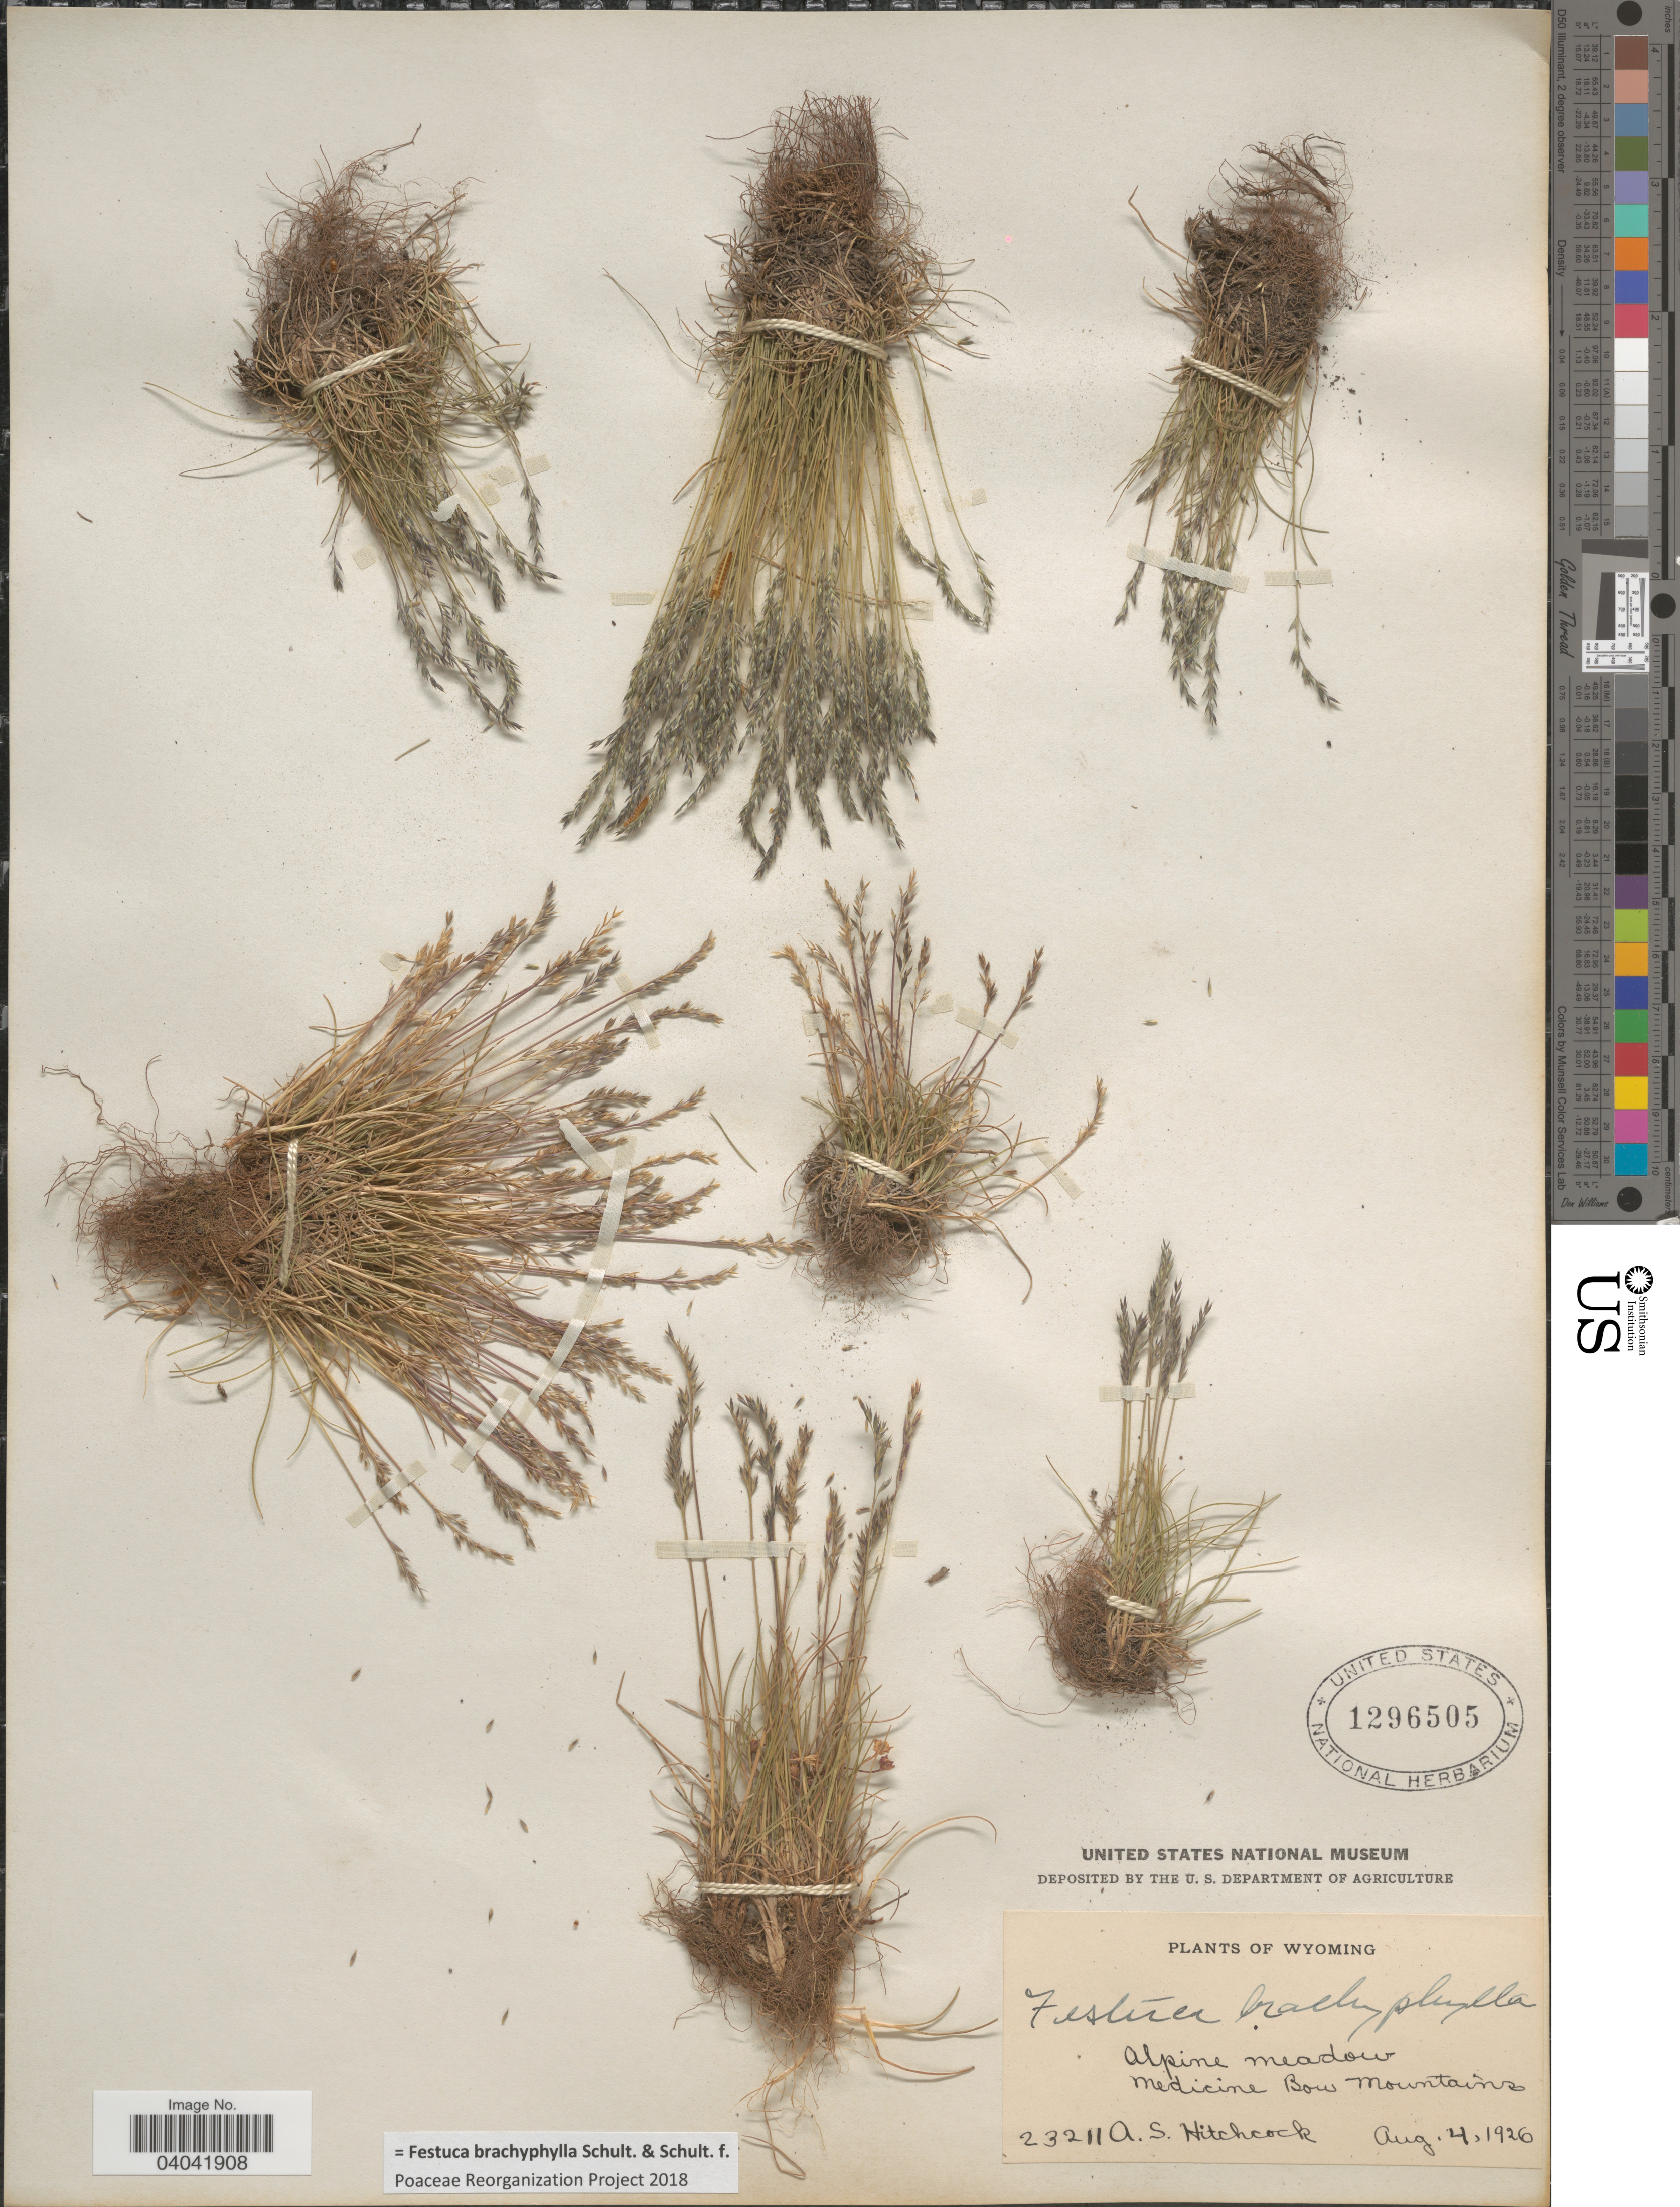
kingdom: Plantae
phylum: Tracheophyta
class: Liliopsida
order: Poales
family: Poaceae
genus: Festuca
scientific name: Festuca brachyphylla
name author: Schult. & Schult. f.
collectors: A. S. Hitchcock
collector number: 23211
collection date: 1926-08-04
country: United States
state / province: Wyoming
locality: Medicne Bow Mountains.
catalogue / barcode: US 1296505